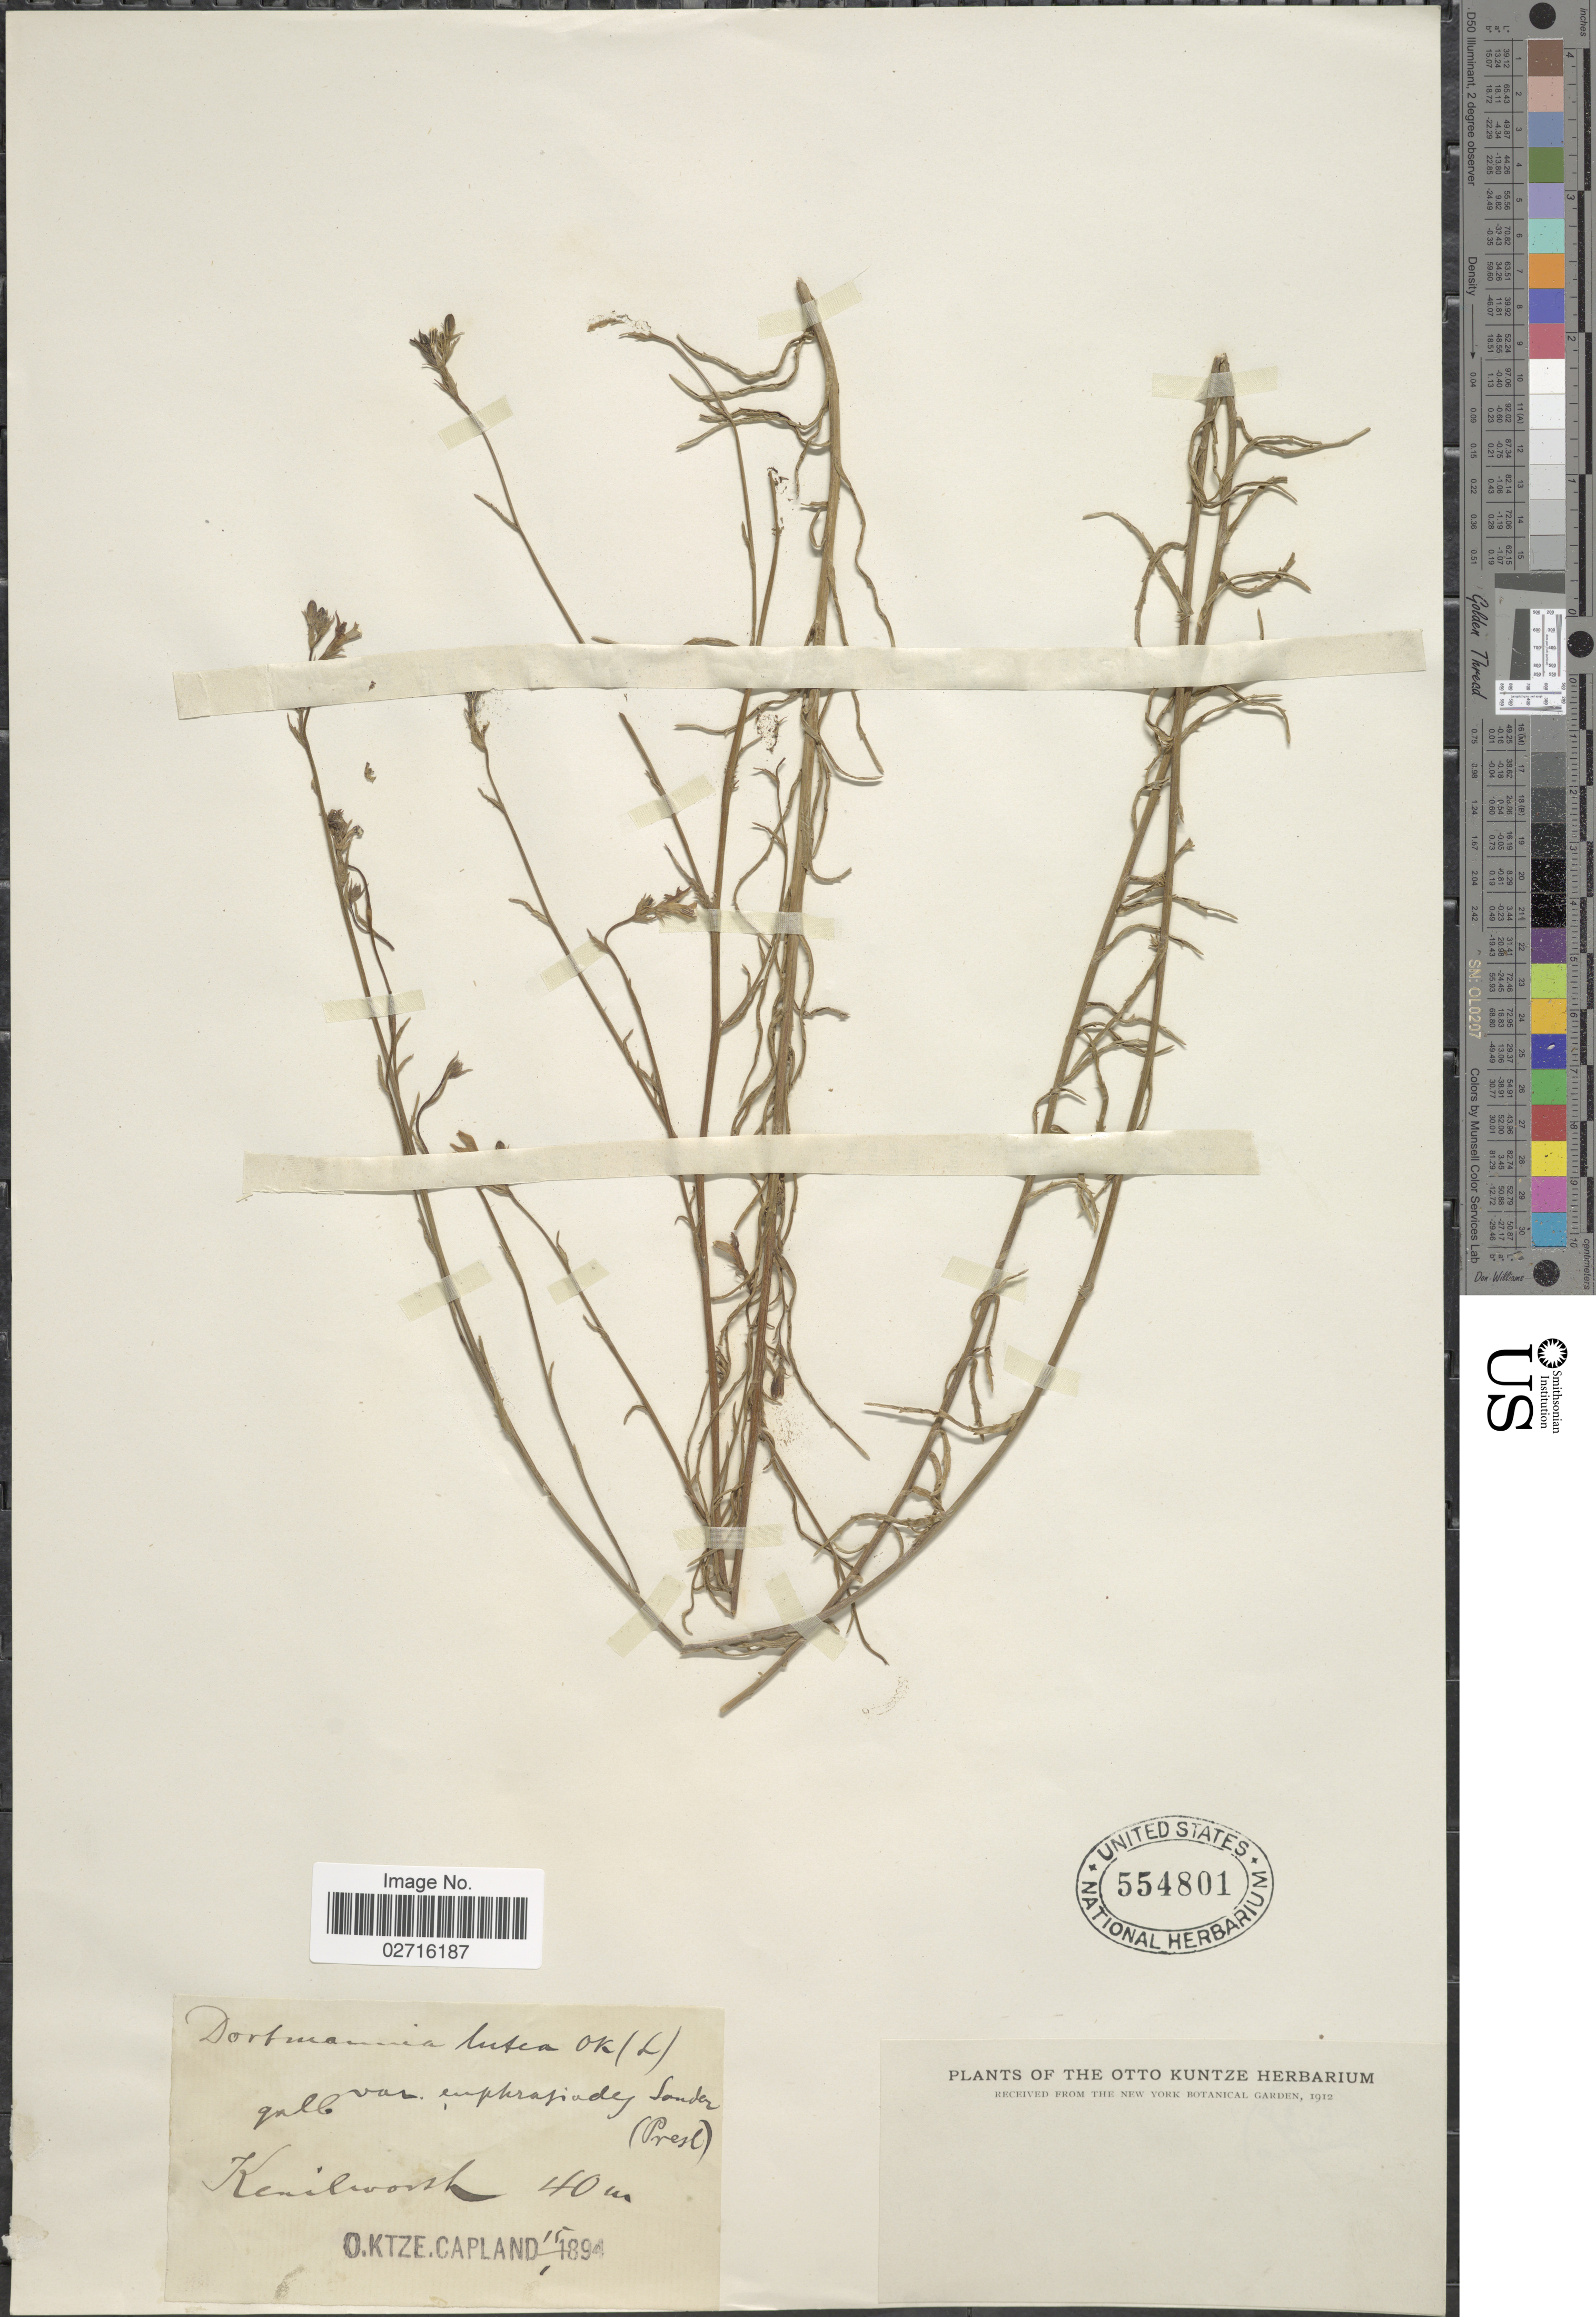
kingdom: Plantae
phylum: Tracheophyta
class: Magnoliopsida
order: Asterales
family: Campanulaceae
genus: Lobelia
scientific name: Lobelia lutea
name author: L.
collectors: C.E.O. Kuntze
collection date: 1894-01-15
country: South Africa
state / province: Western Cape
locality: Kenilworth, Capeland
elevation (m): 40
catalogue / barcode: US 554801